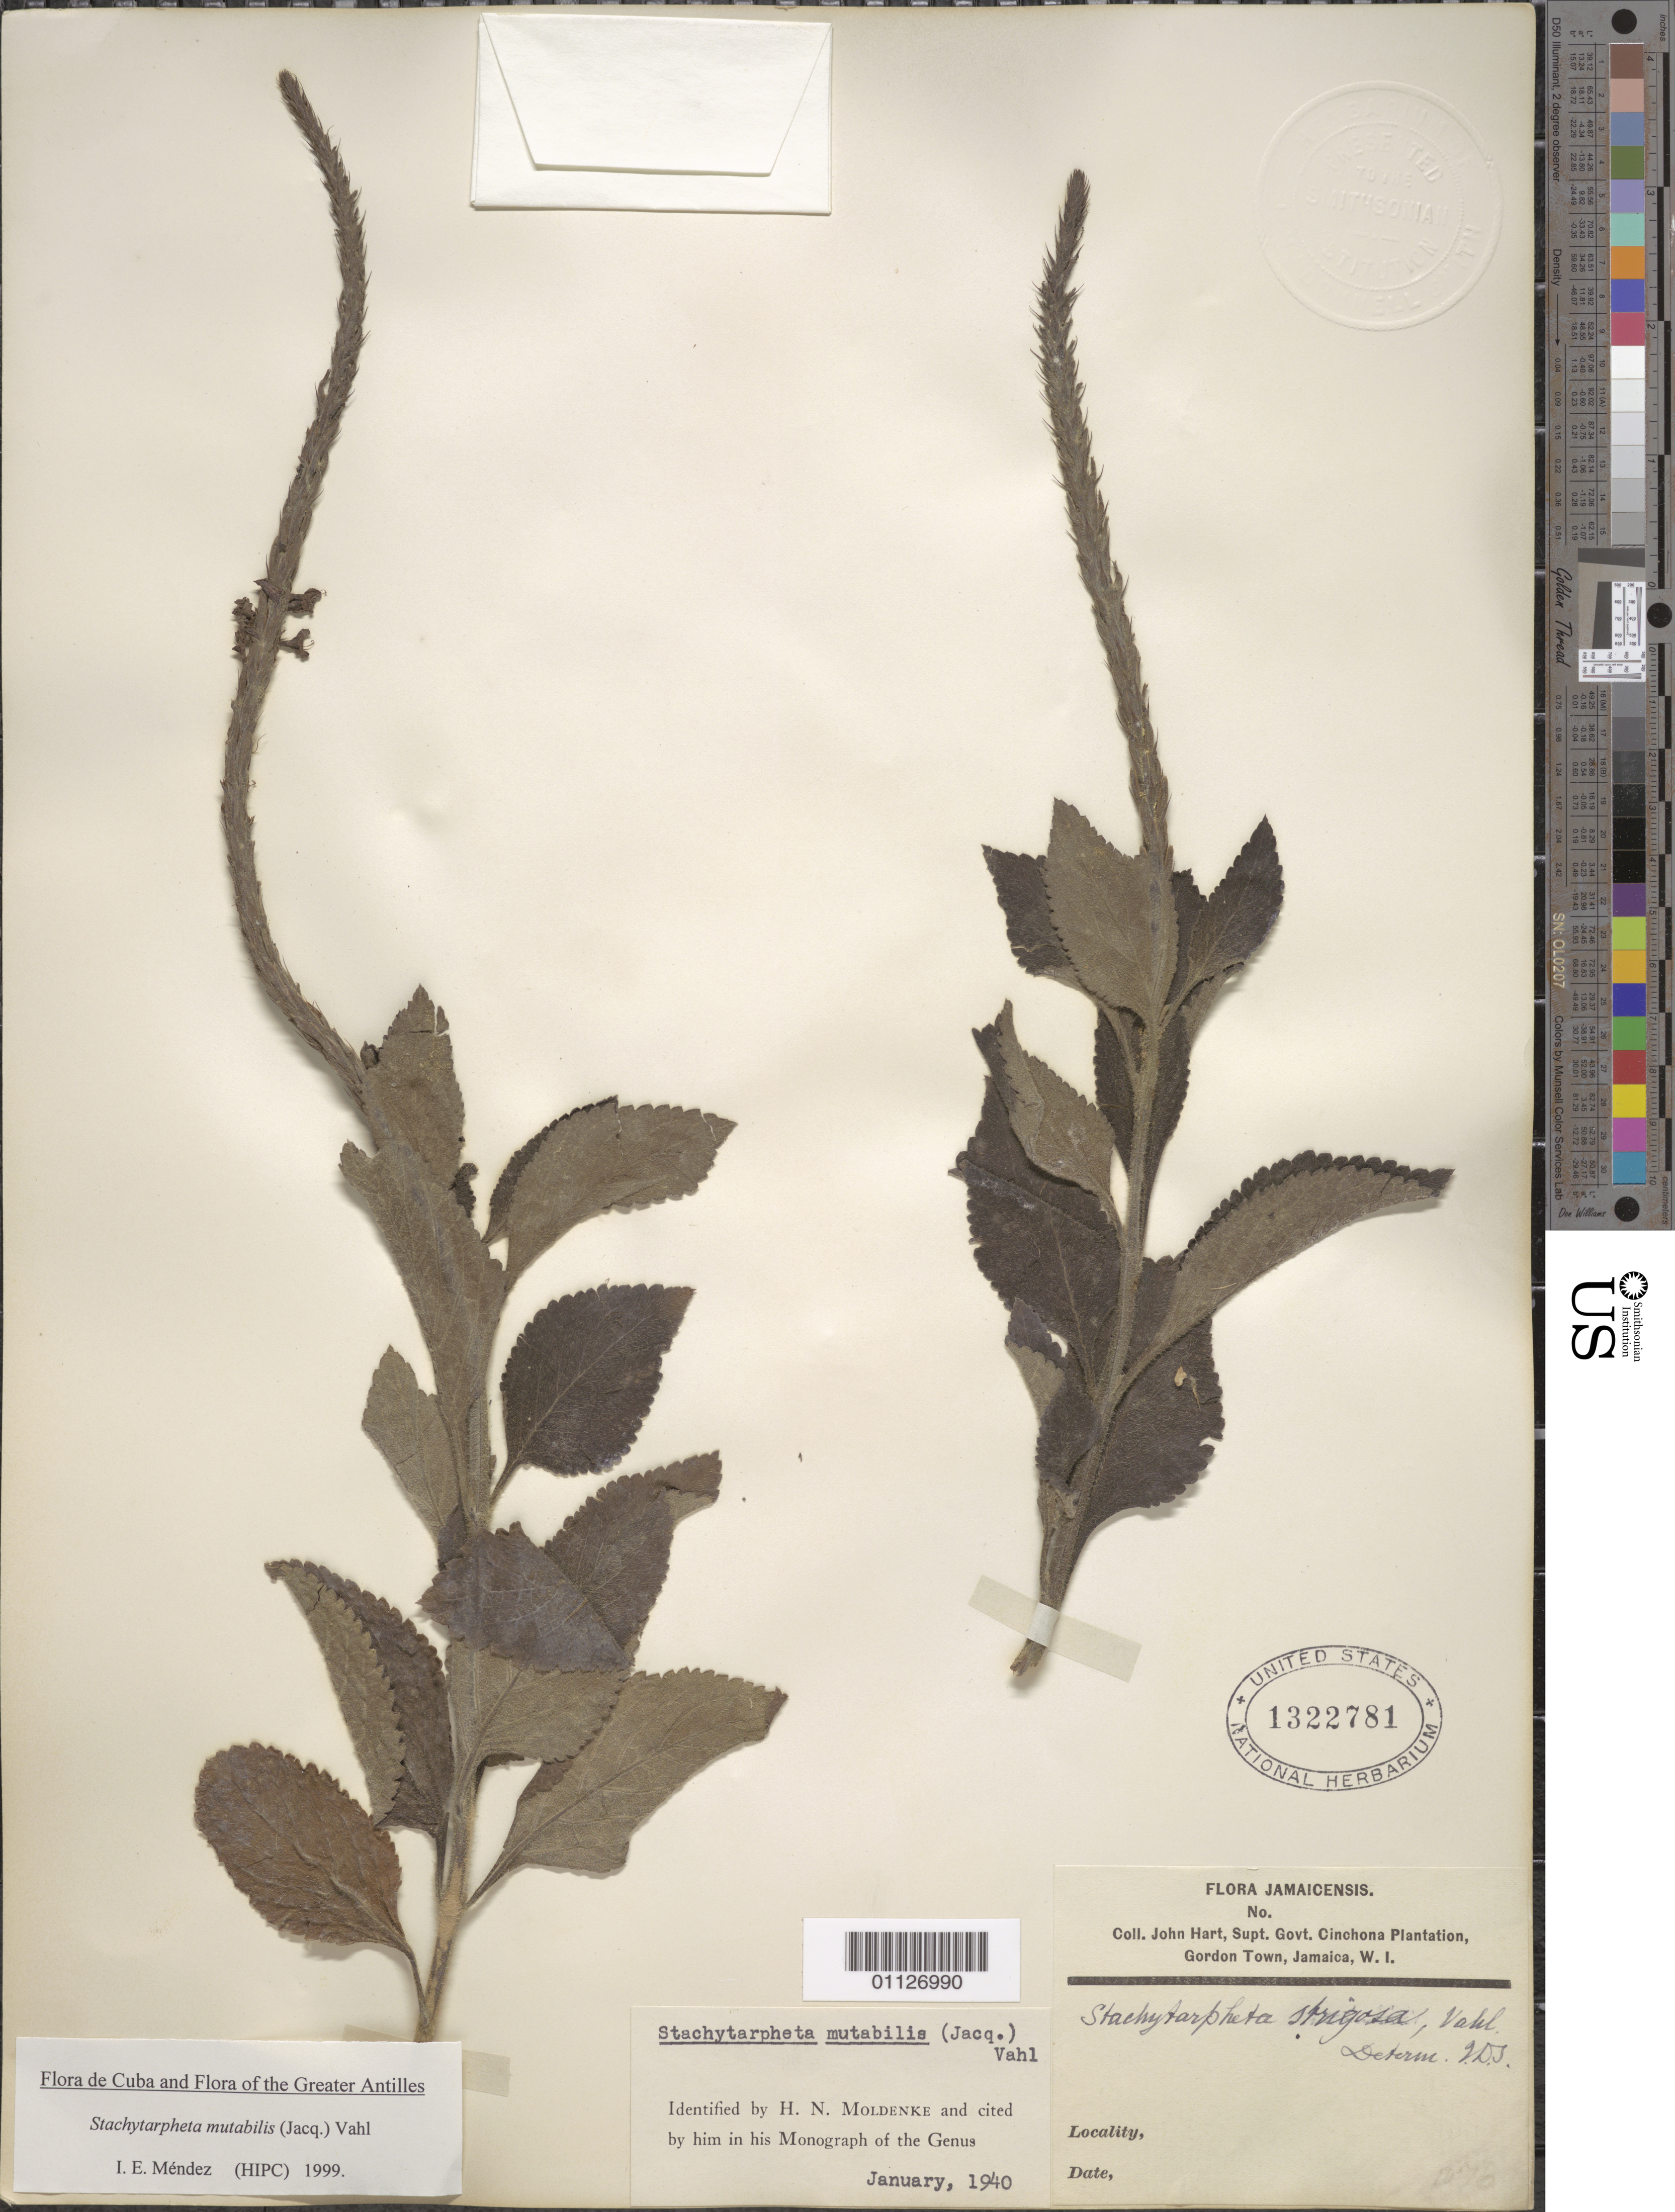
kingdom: Plantae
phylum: Tracheophyta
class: Magnoliopsida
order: Lamiales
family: Verbenaceae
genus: Stachytarpheta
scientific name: Stachytarpheta mutabilis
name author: (Jacq.) Vahl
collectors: J. Hart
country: Jamaica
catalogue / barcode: US 1322781